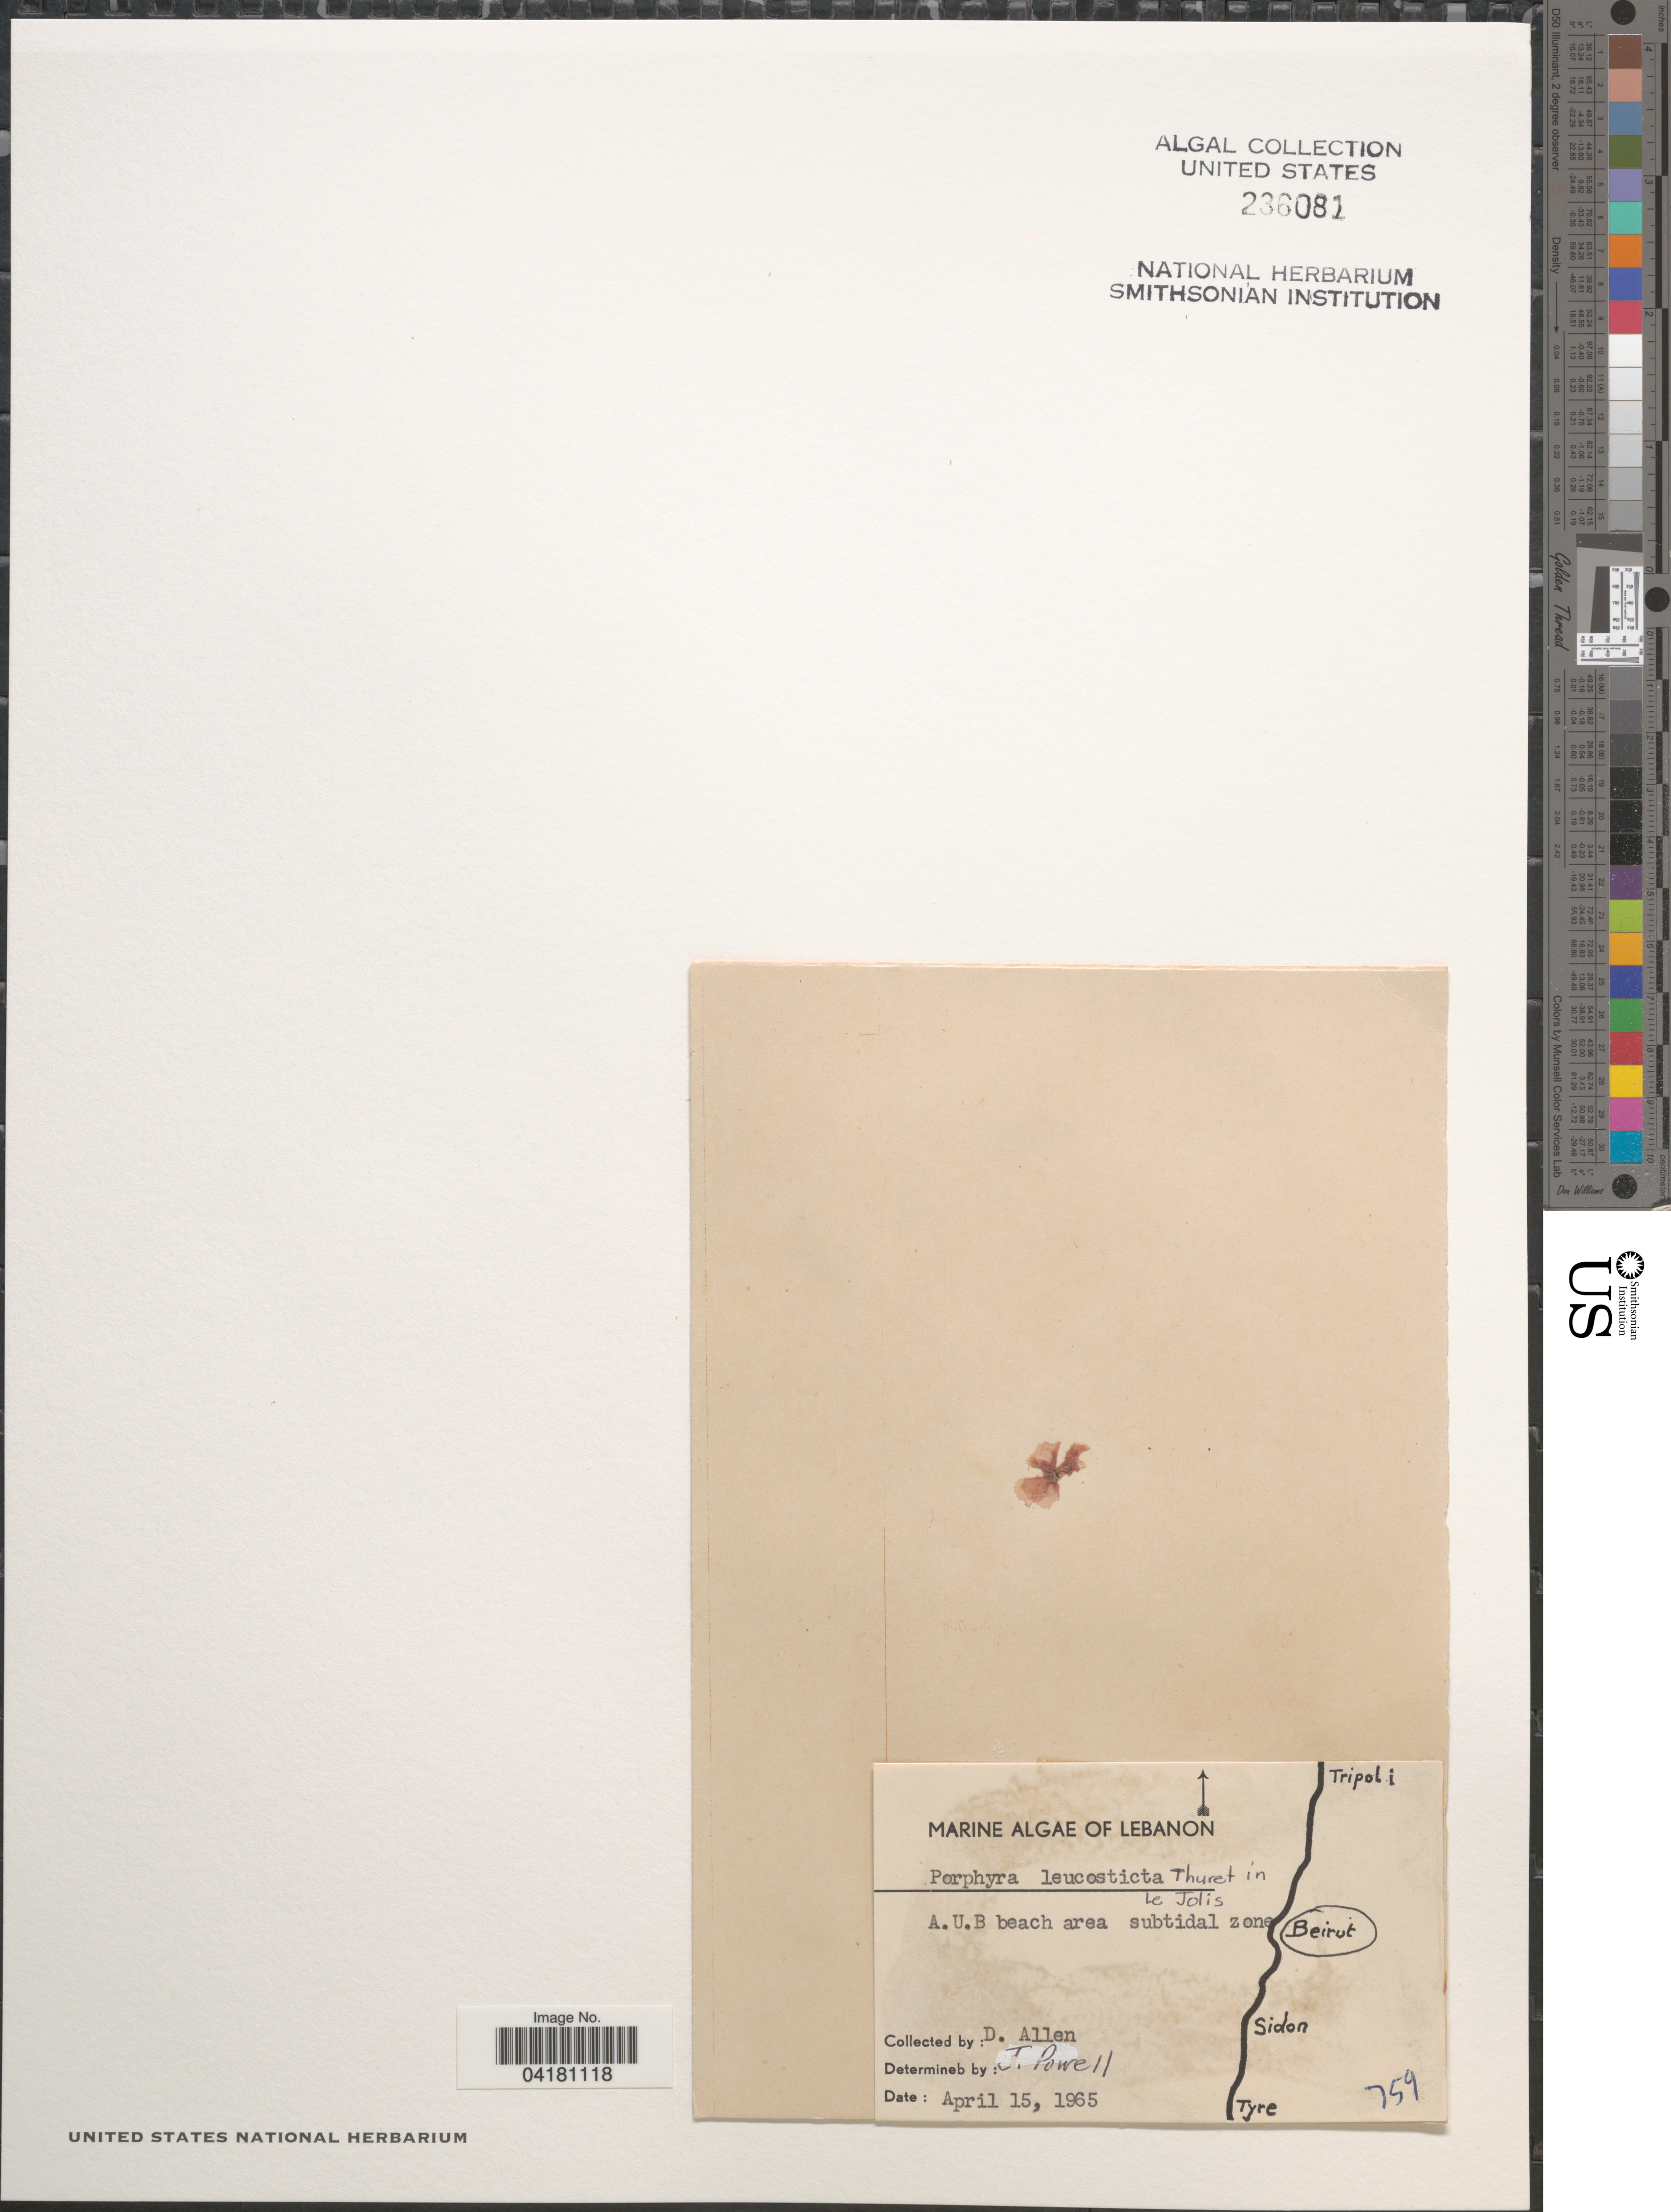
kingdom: Plantae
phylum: Rhodophyta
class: Bangiophyceae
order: Bangiales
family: Bangiaceae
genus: Pyropia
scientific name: Pyropia leucosticta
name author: (Thuret) Neefus & J. Brodie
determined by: Algae name updating Project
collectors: D. Allen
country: Lebanon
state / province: Beyrouth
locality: Beirut. A.U.B beach area subtidal zone.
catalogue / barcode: US 236081